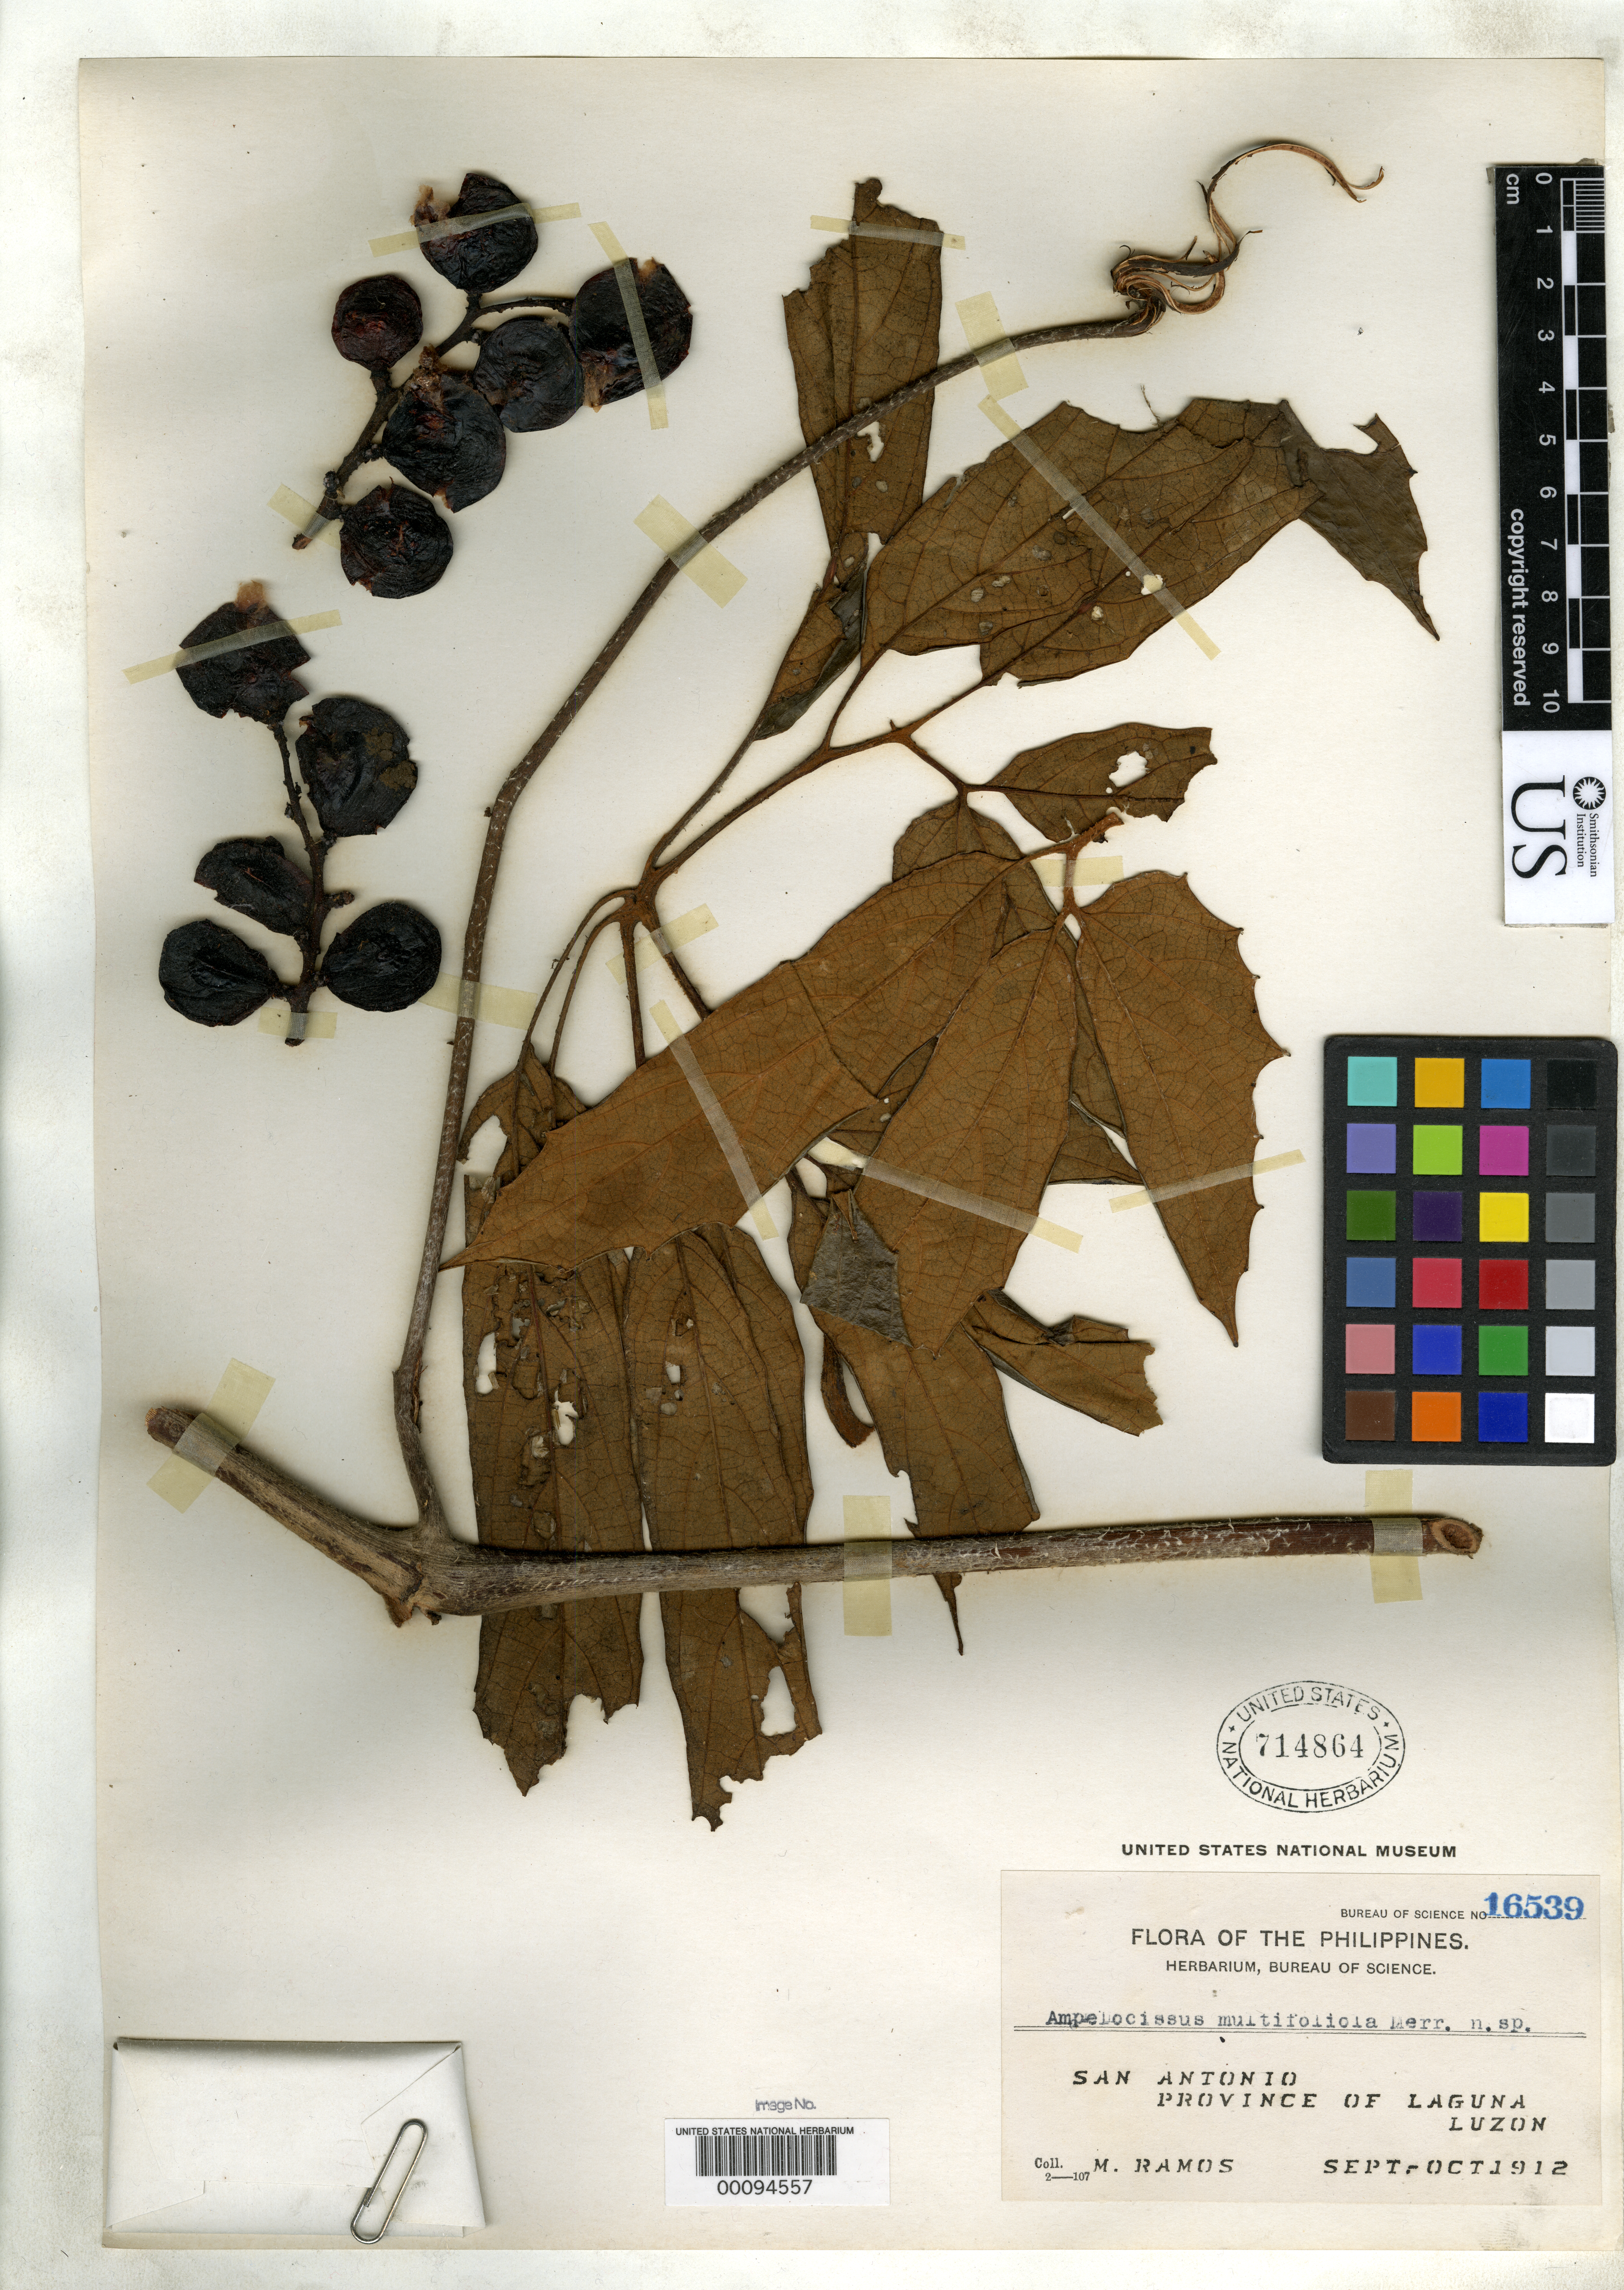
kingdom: Plantae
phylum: Tracheophyta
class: Magnoliopsida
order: Vitales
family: Vitaceae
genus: Ampelocissus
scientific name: Ampelocissus multifoliola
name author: Merr.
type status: Isotype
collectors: M. Ramos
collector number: Bur. Sci. 16539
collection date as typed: Sep 1912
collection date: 1912-09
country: Philippines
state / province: Calabarzon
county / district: Laguna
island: Luzon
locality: Dahican.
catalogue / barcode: US 714864